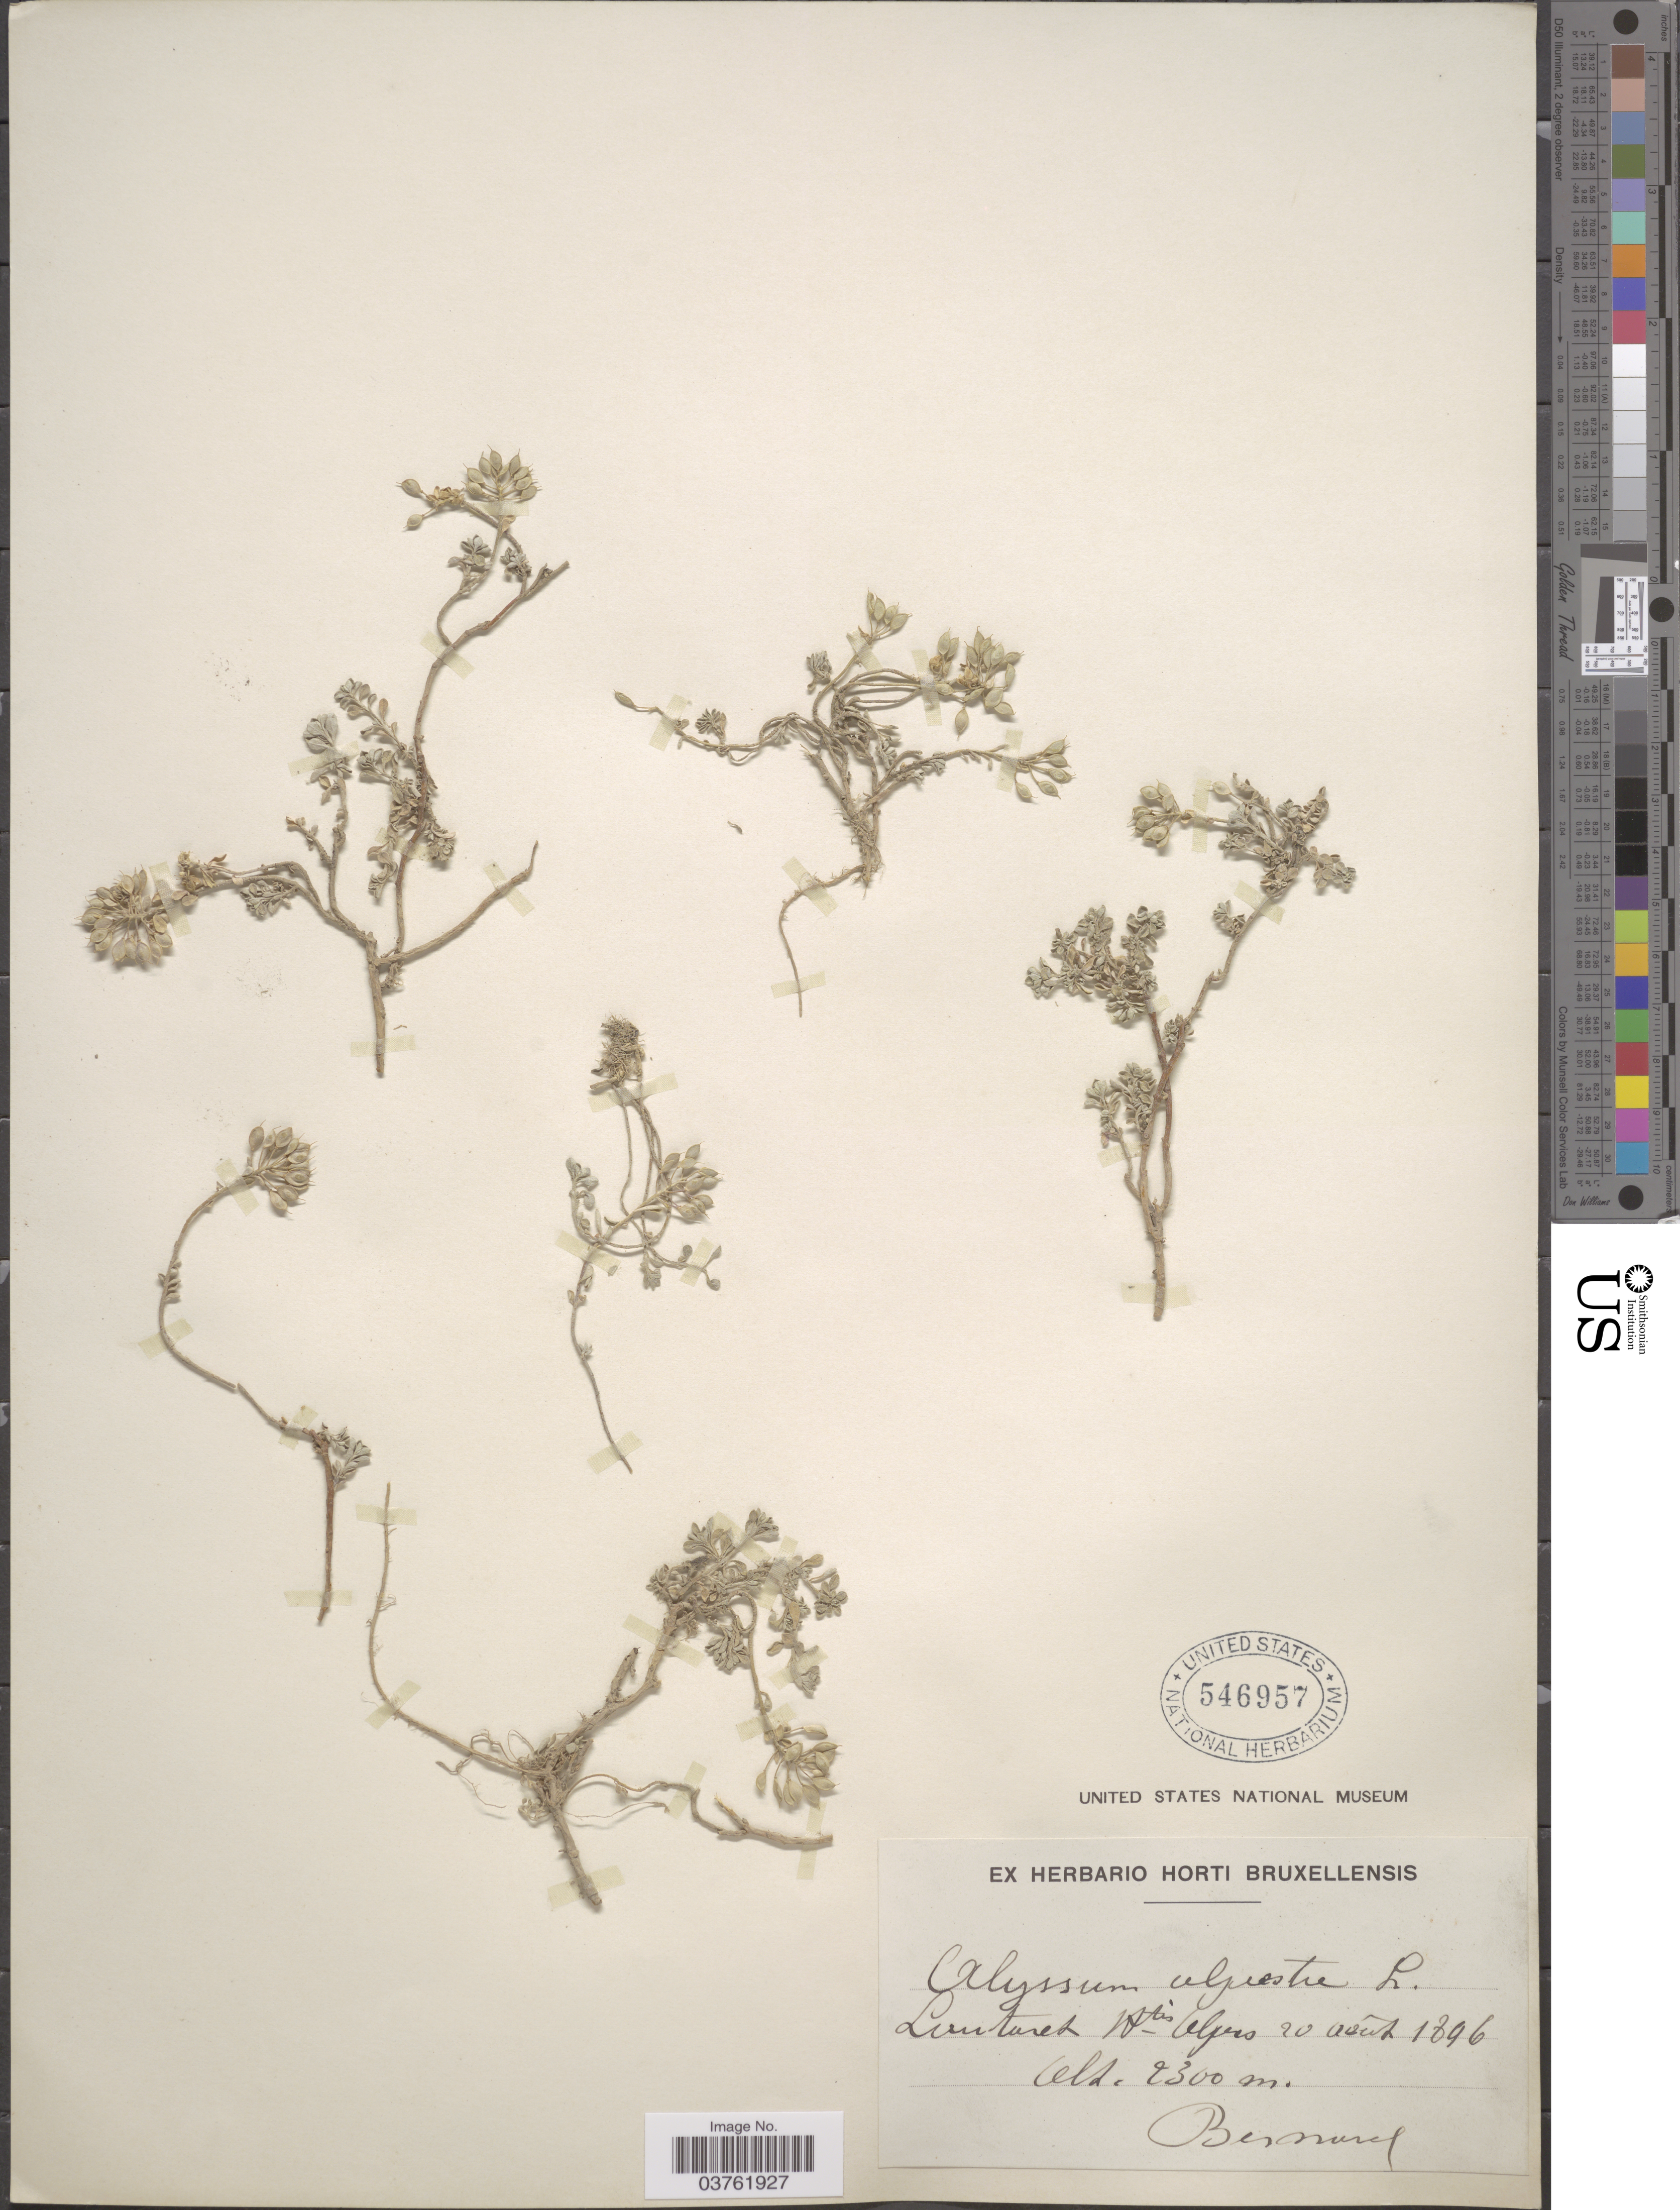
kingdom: Plantae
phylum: Tracheophyta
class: Magnoliopsida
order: Brassicales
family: Brassicaceae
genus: Alyssum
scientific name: Alyssum alpestre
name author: L.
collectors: -. Bernard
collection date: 1896-08-20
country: France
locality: Lautaret Htes-Alpes.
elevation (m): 2300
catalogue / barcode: US 546957